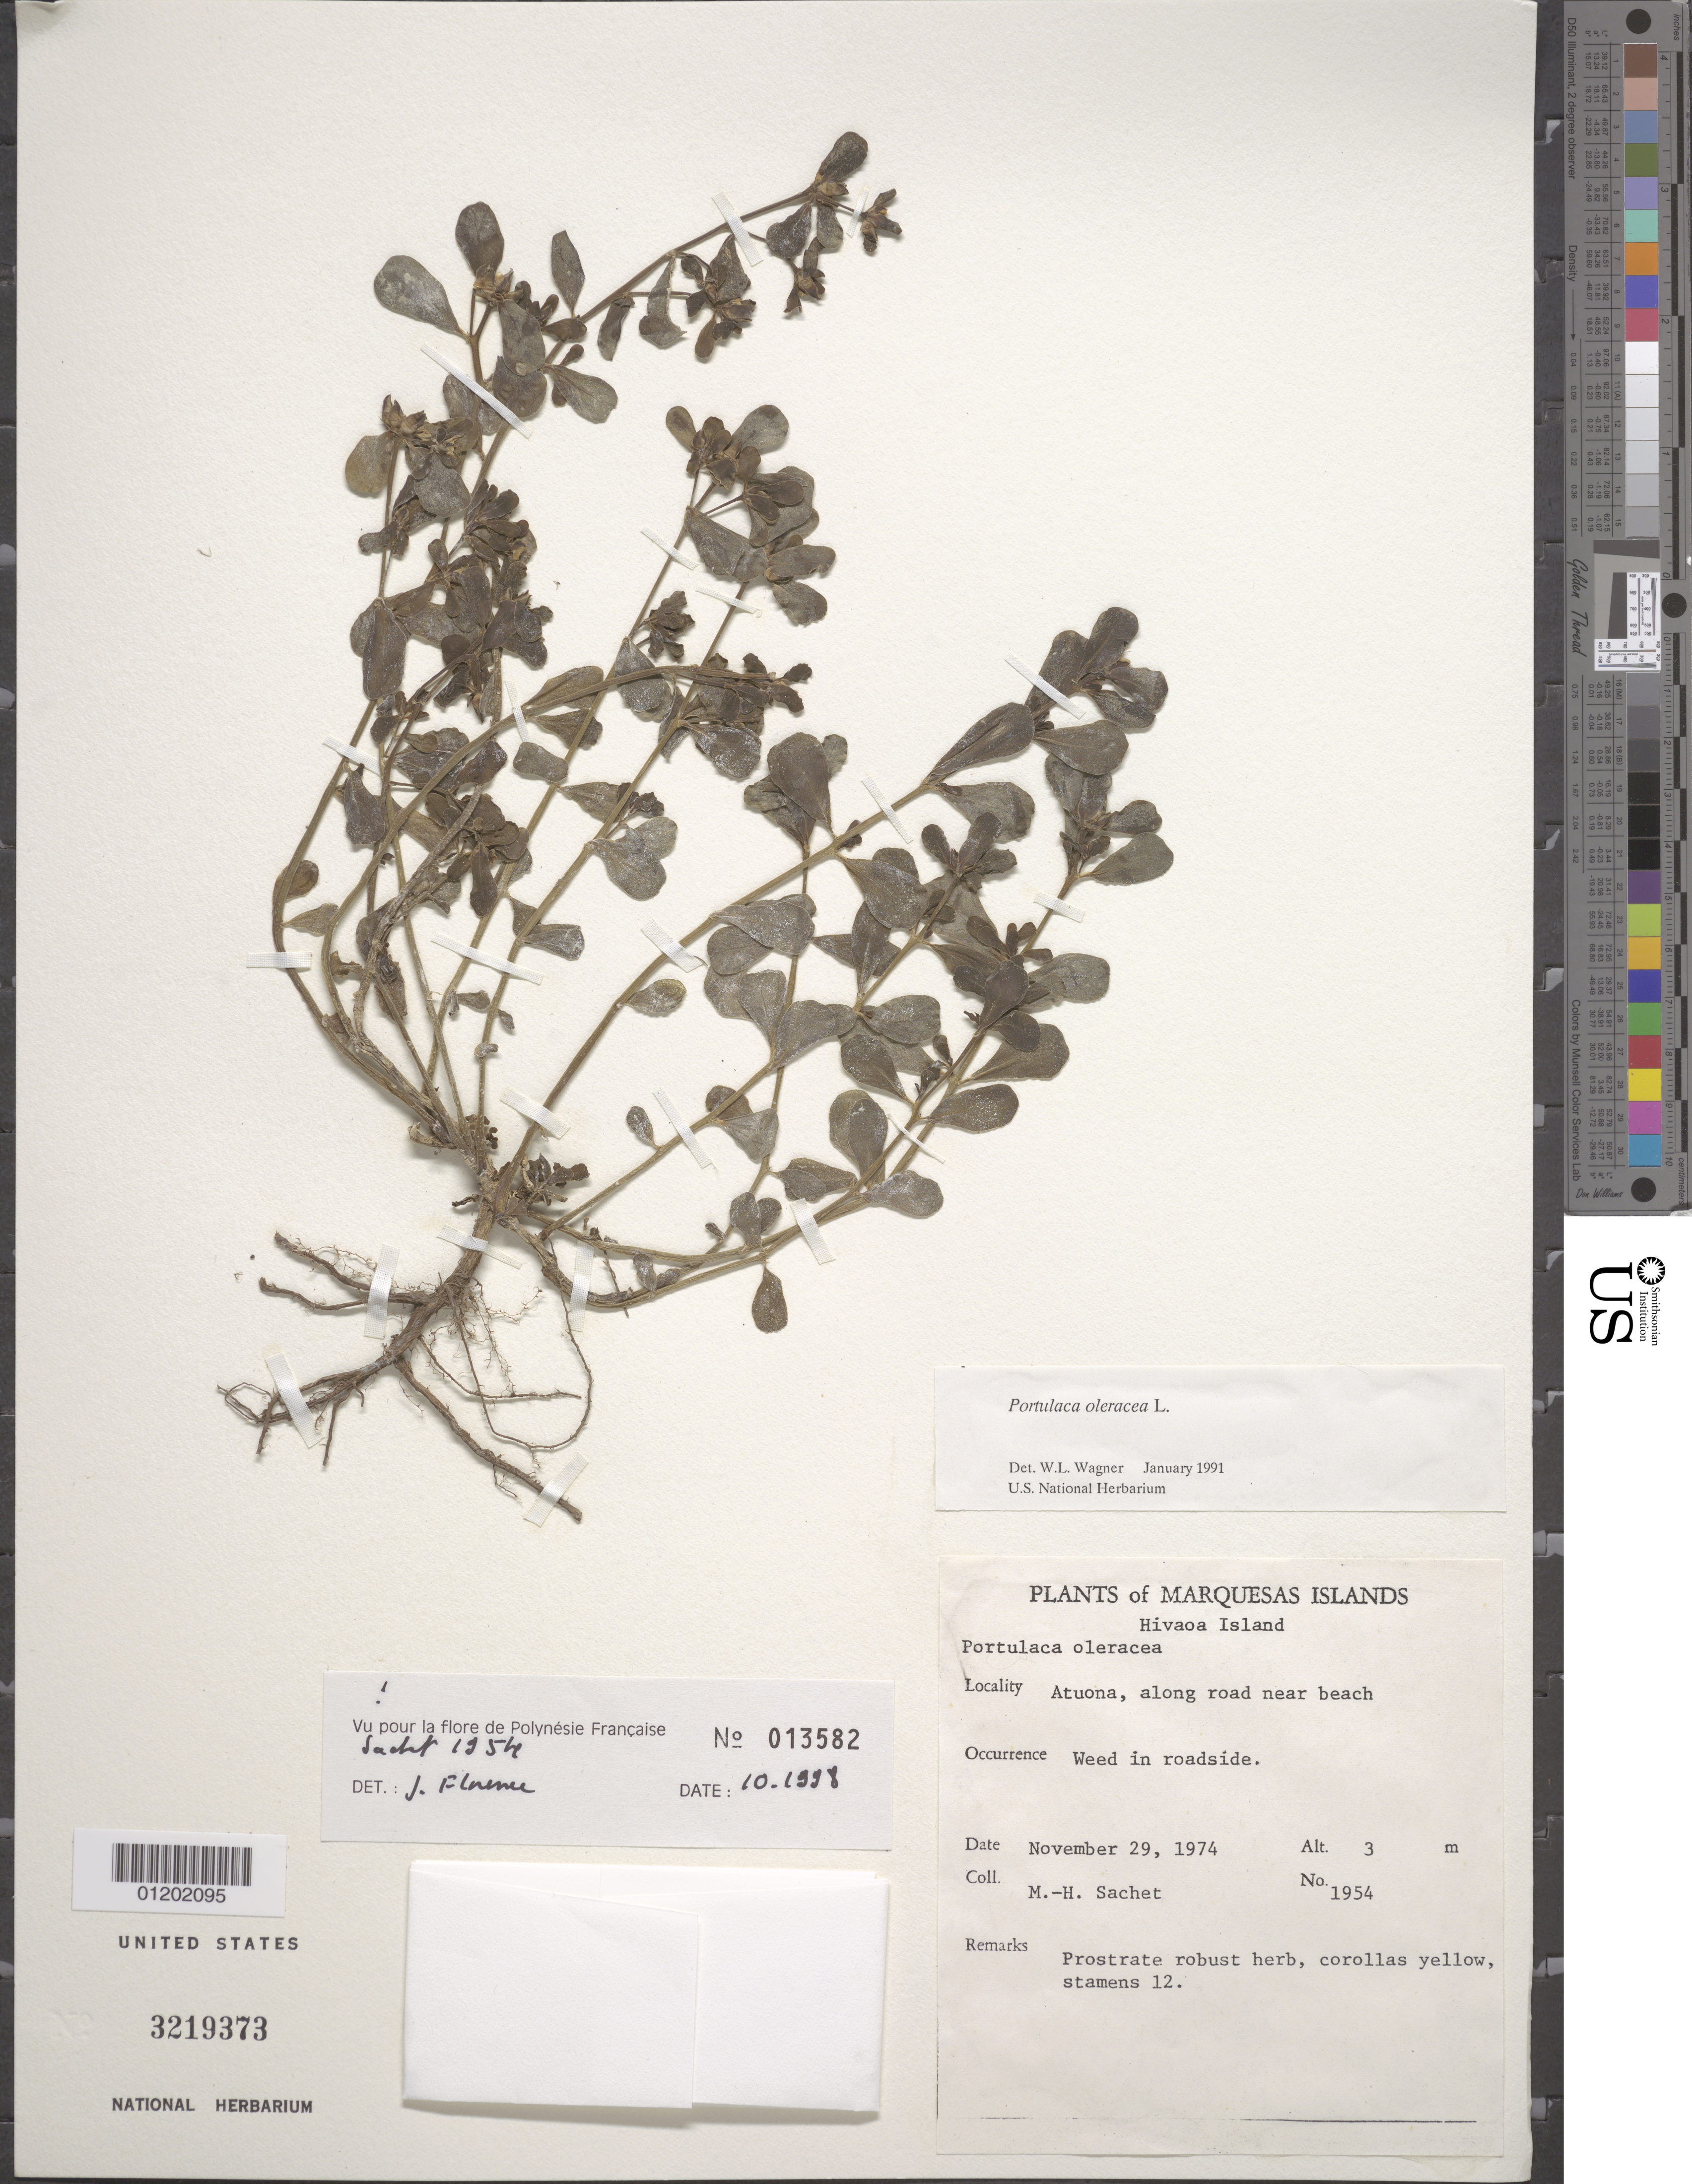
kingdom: Plantae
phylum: Tracheophyta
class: Magnoliopsida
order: Caryophyllales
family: Portulacaceae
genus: Portulaca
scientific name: Portulaca oleracea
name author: L.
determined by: Wagner, W. L., (BOT), Smithsonian Institution - National Museum of Natural History (UNITED STATES)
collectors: M.-H. Sachet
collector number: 1954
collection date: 1974-11-29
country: French Polynesia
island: Hiva Oa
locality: Atuona, along road near beach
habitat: Weed on roadside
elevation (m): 3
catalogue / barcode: US 3219373